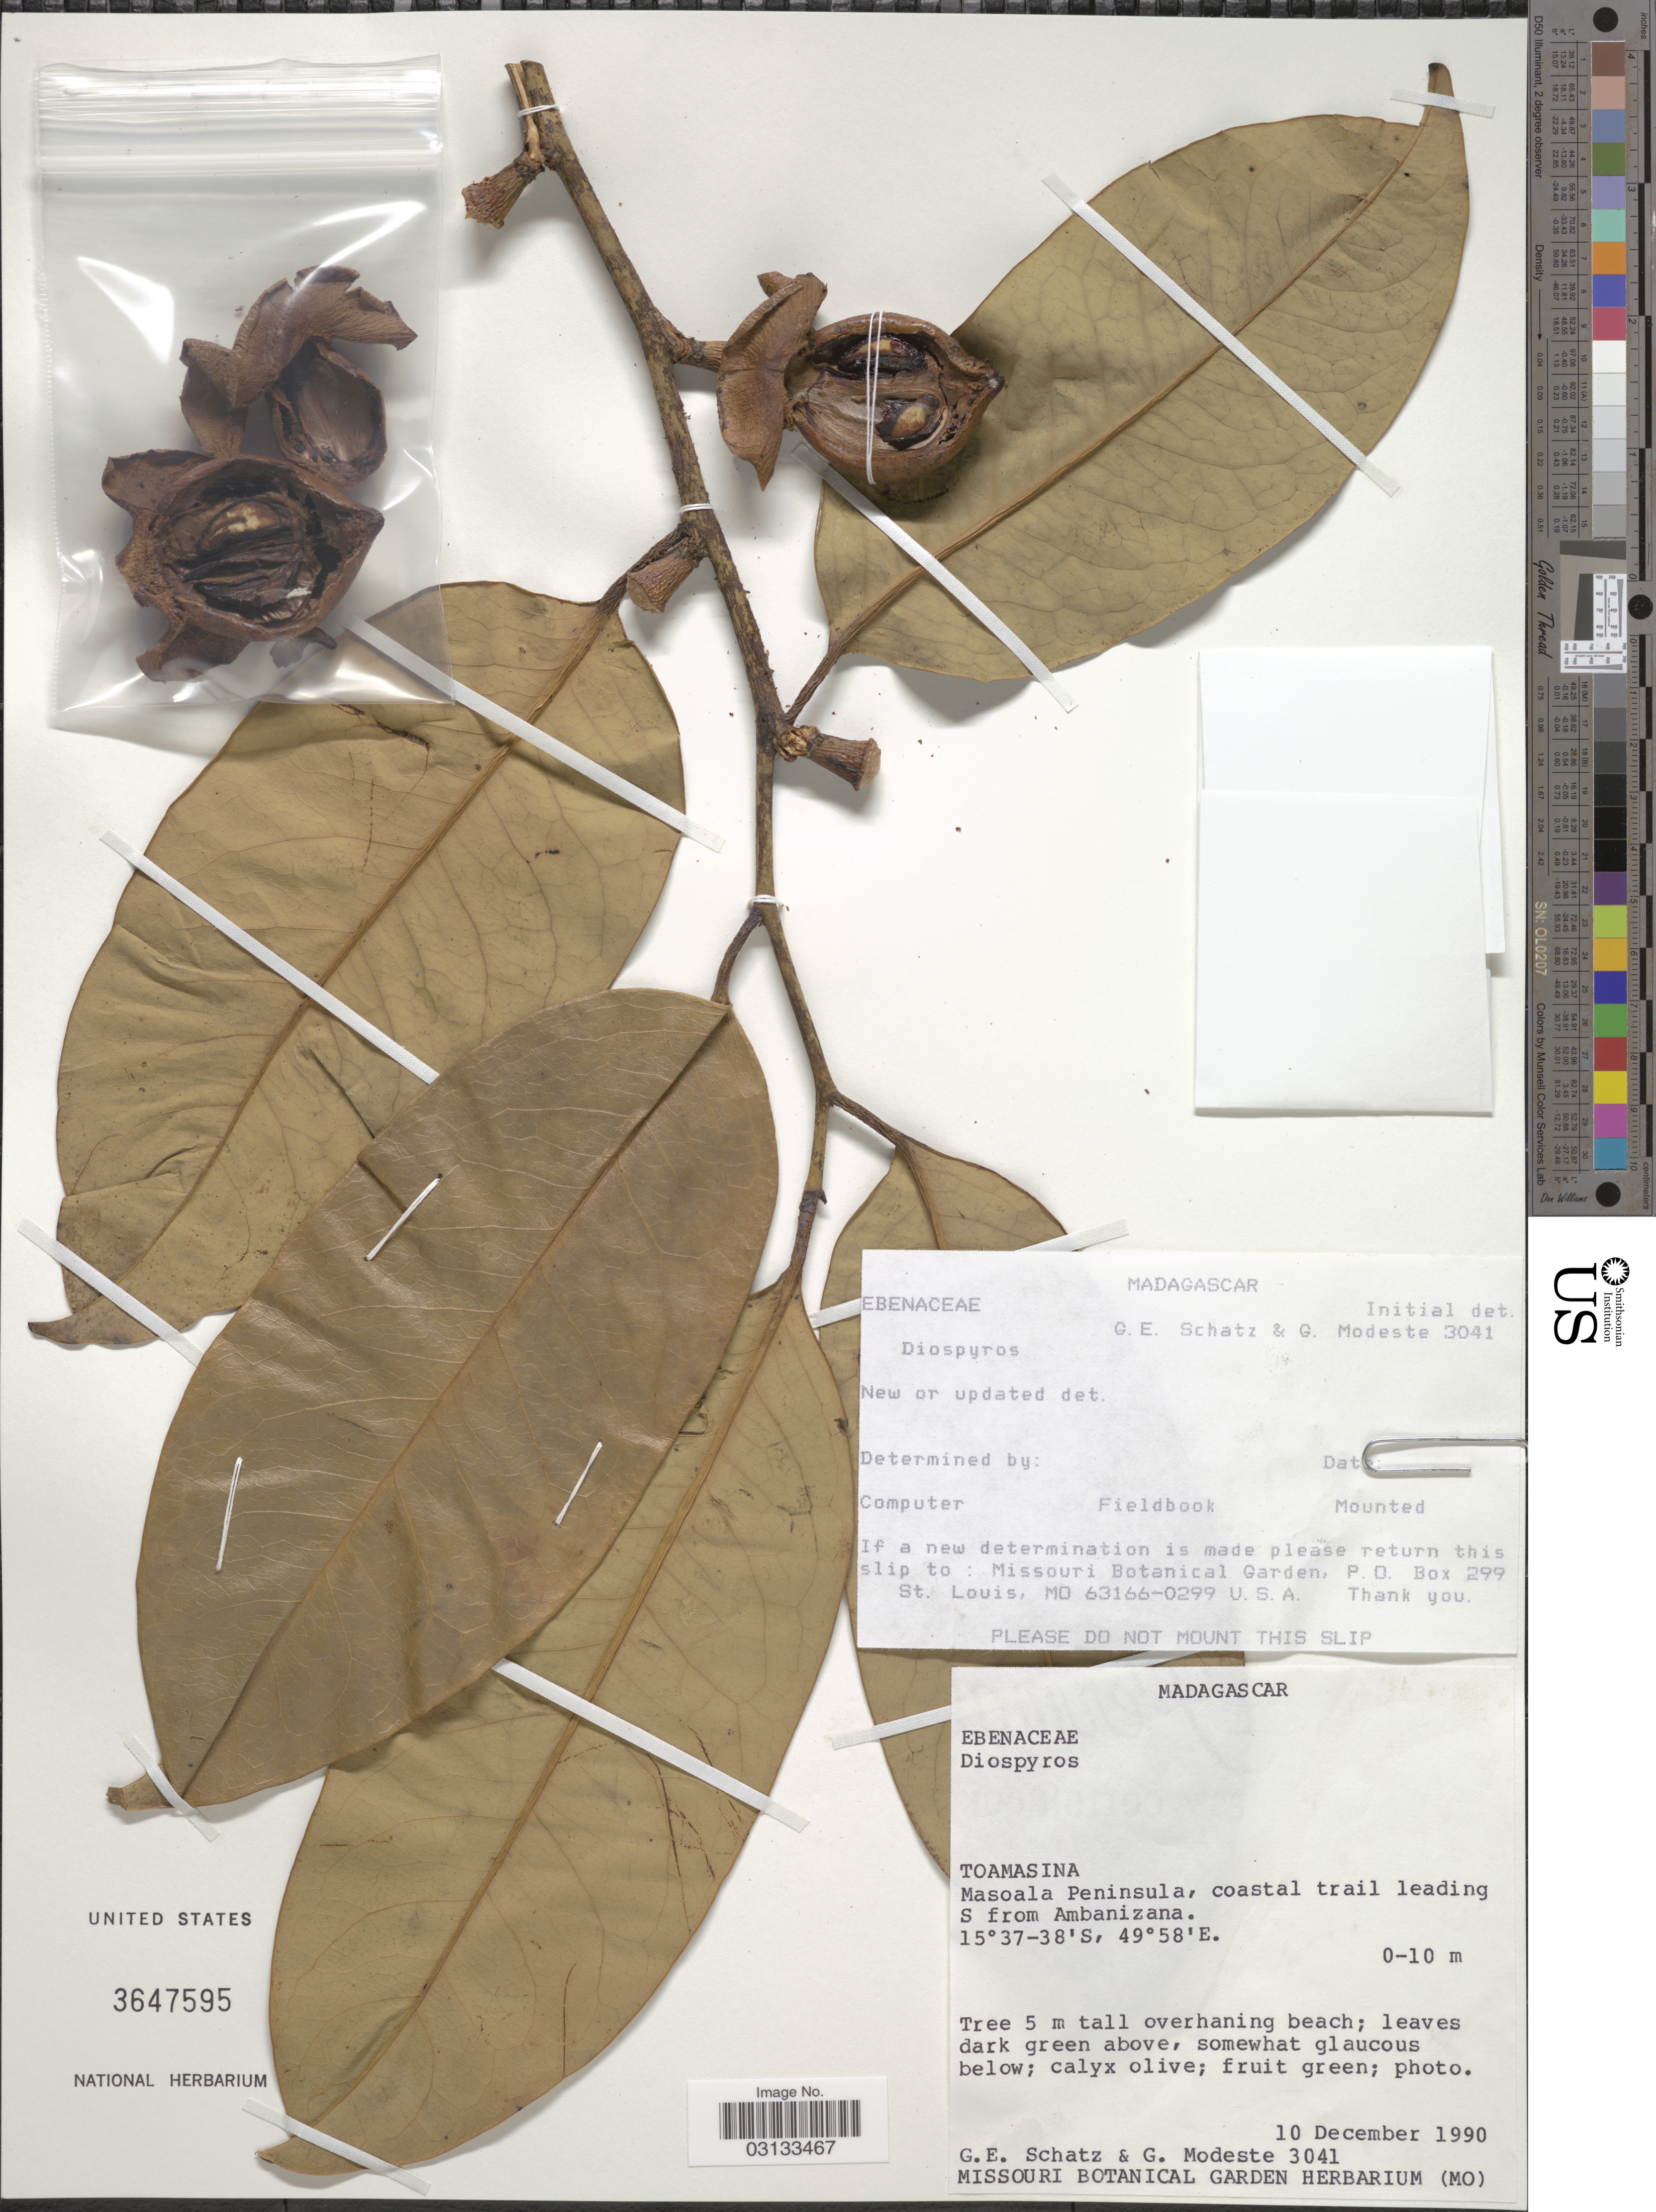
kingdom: Plantae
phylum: Tracheophyta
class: Magnoliopsida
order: Ericales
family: Ebenaceae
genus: Diospyros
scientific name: Diospyros sp.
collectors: G. Schatz & G. Modeste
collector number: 3041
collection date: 1990-12-10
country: Madagascar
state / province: Analanjirofo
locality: Masoala Peninsula, coastal trail leading S from Ambanizana.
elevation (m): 0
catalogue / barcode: US 3647595